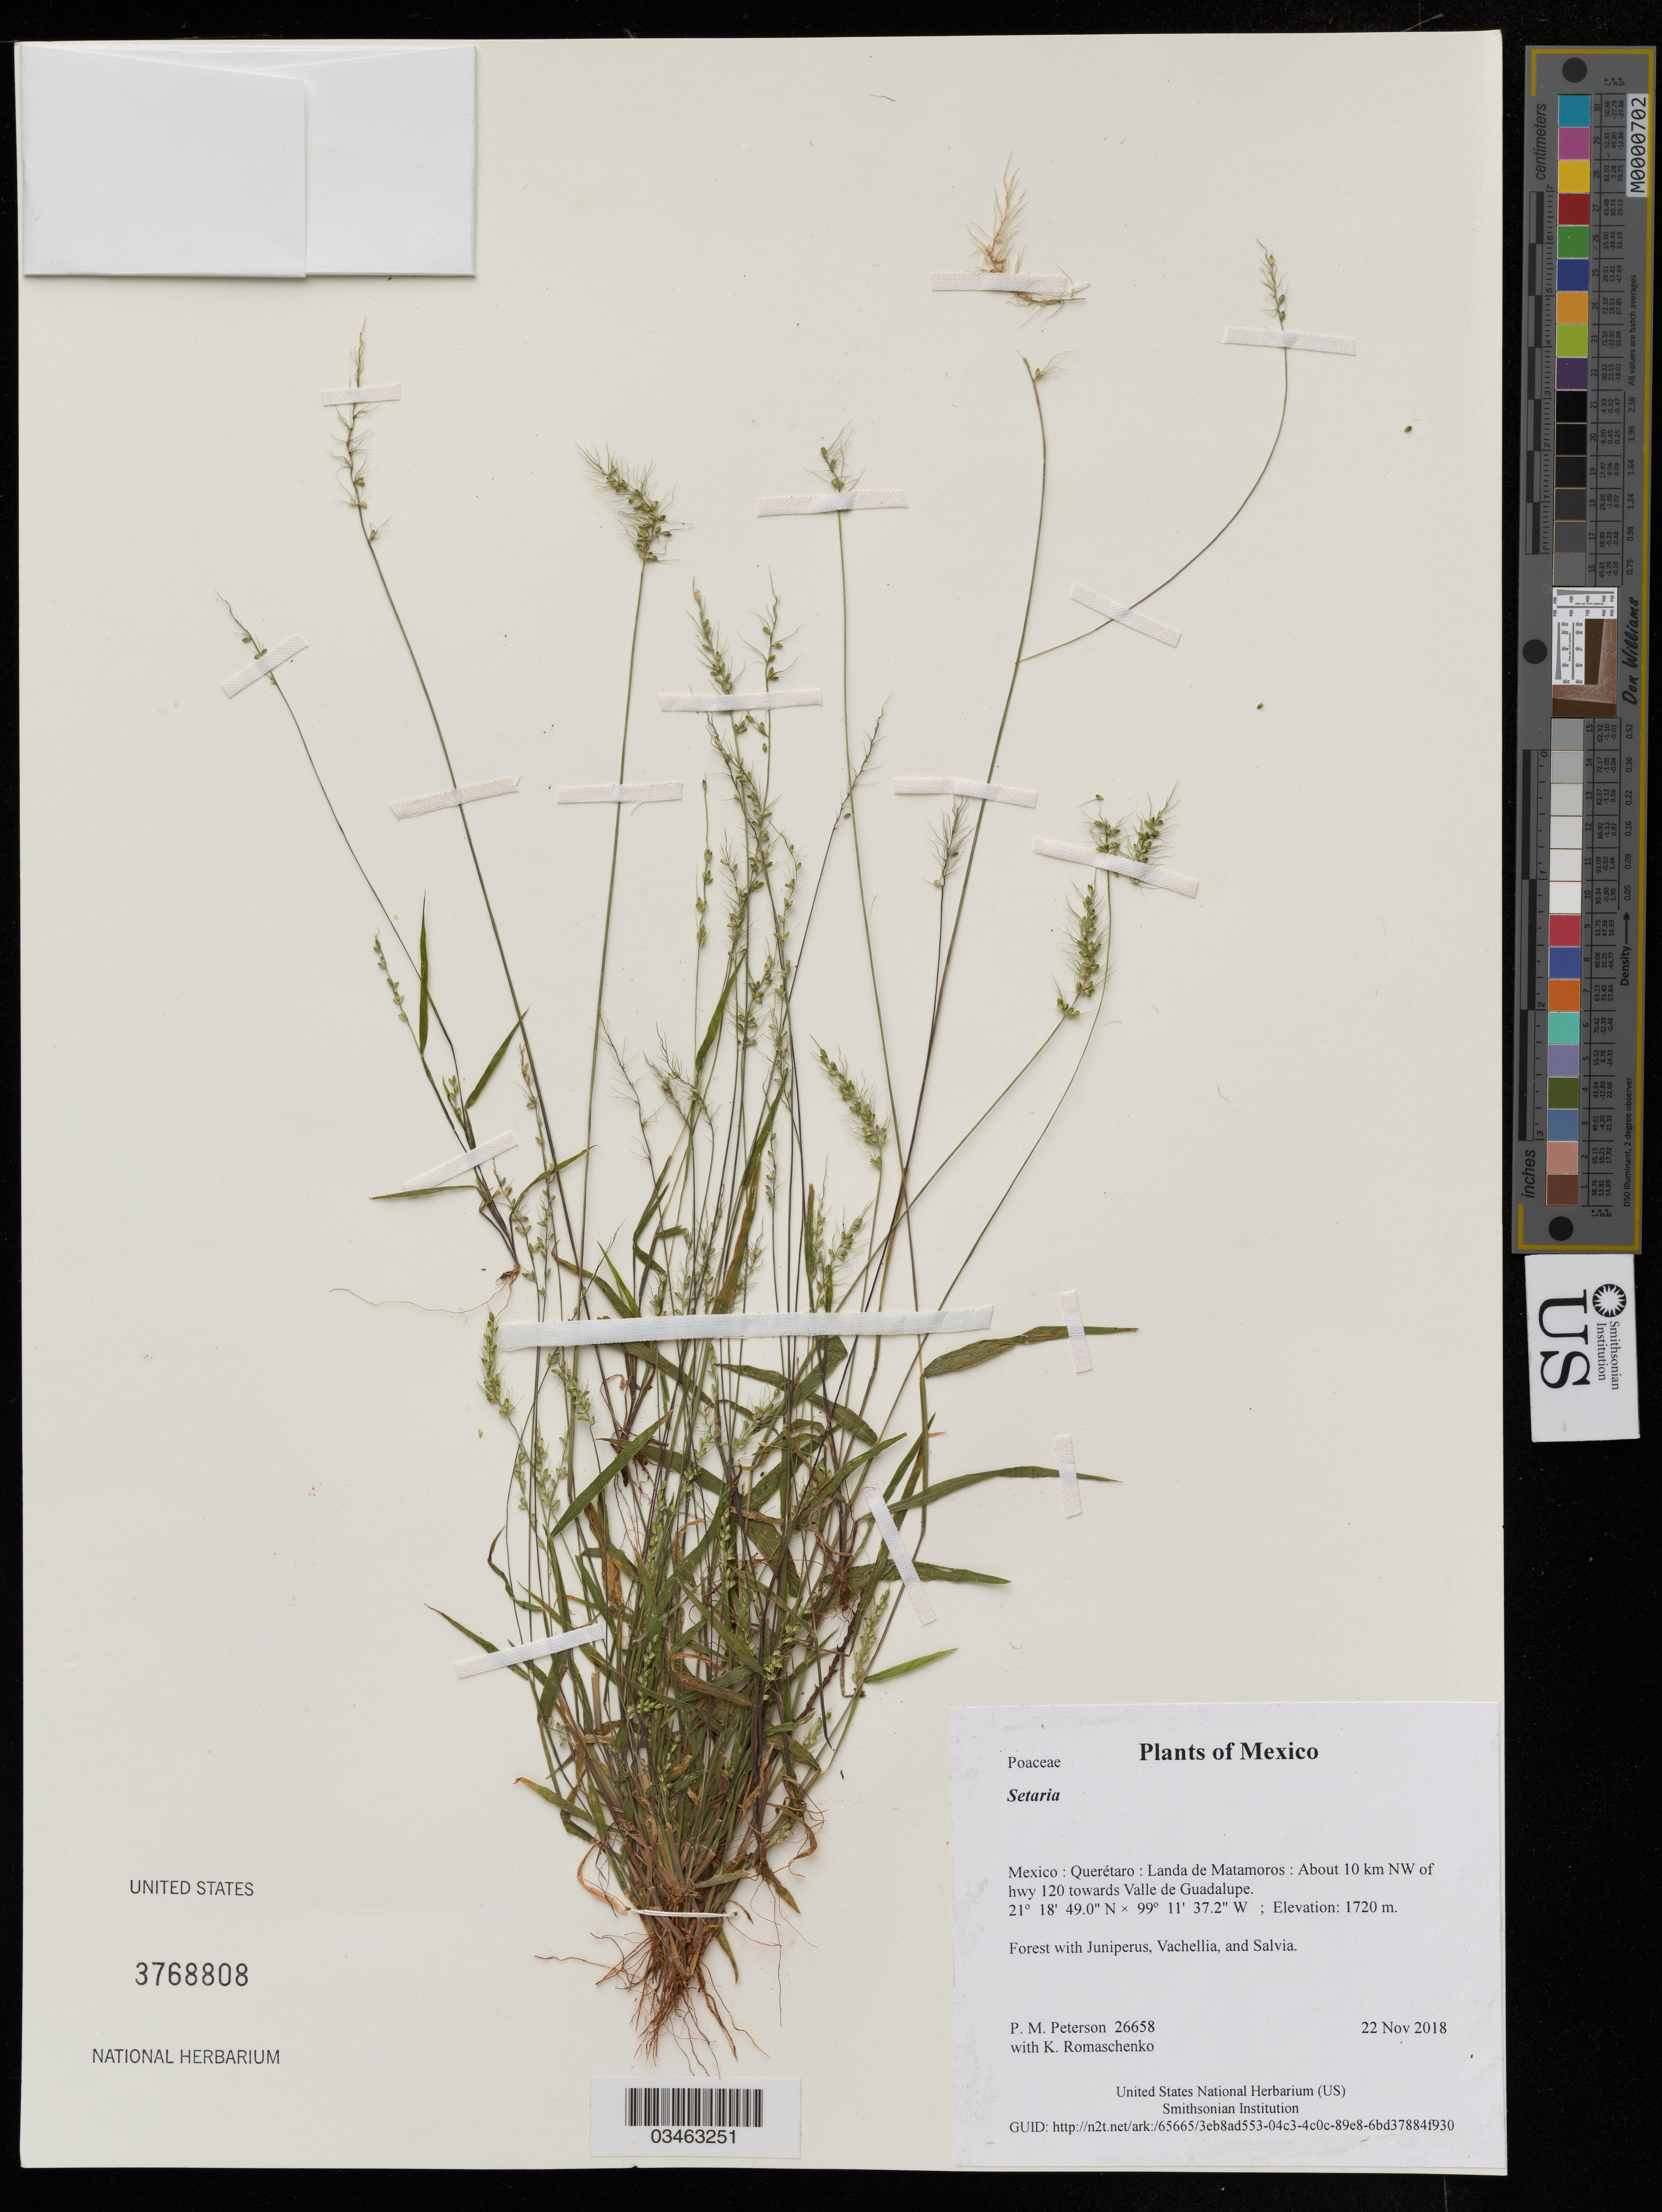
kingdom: Plantae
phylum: Tracheophyta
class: Liliopsida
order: Poales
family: Poaceae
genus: Setaria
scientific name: Setaria sp.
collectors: P. M. Peterson & K. Romaschenko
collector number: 26658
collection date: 2018-11-22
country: Mexico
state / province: Querétaro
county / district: Landa de Matamoros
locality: About 10 km NW of hwy 120 towards Valle de Guadalupe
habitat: Forest with Juniperus, Vachellia, and Salvia.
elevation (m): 1720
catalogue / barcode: US 3768808